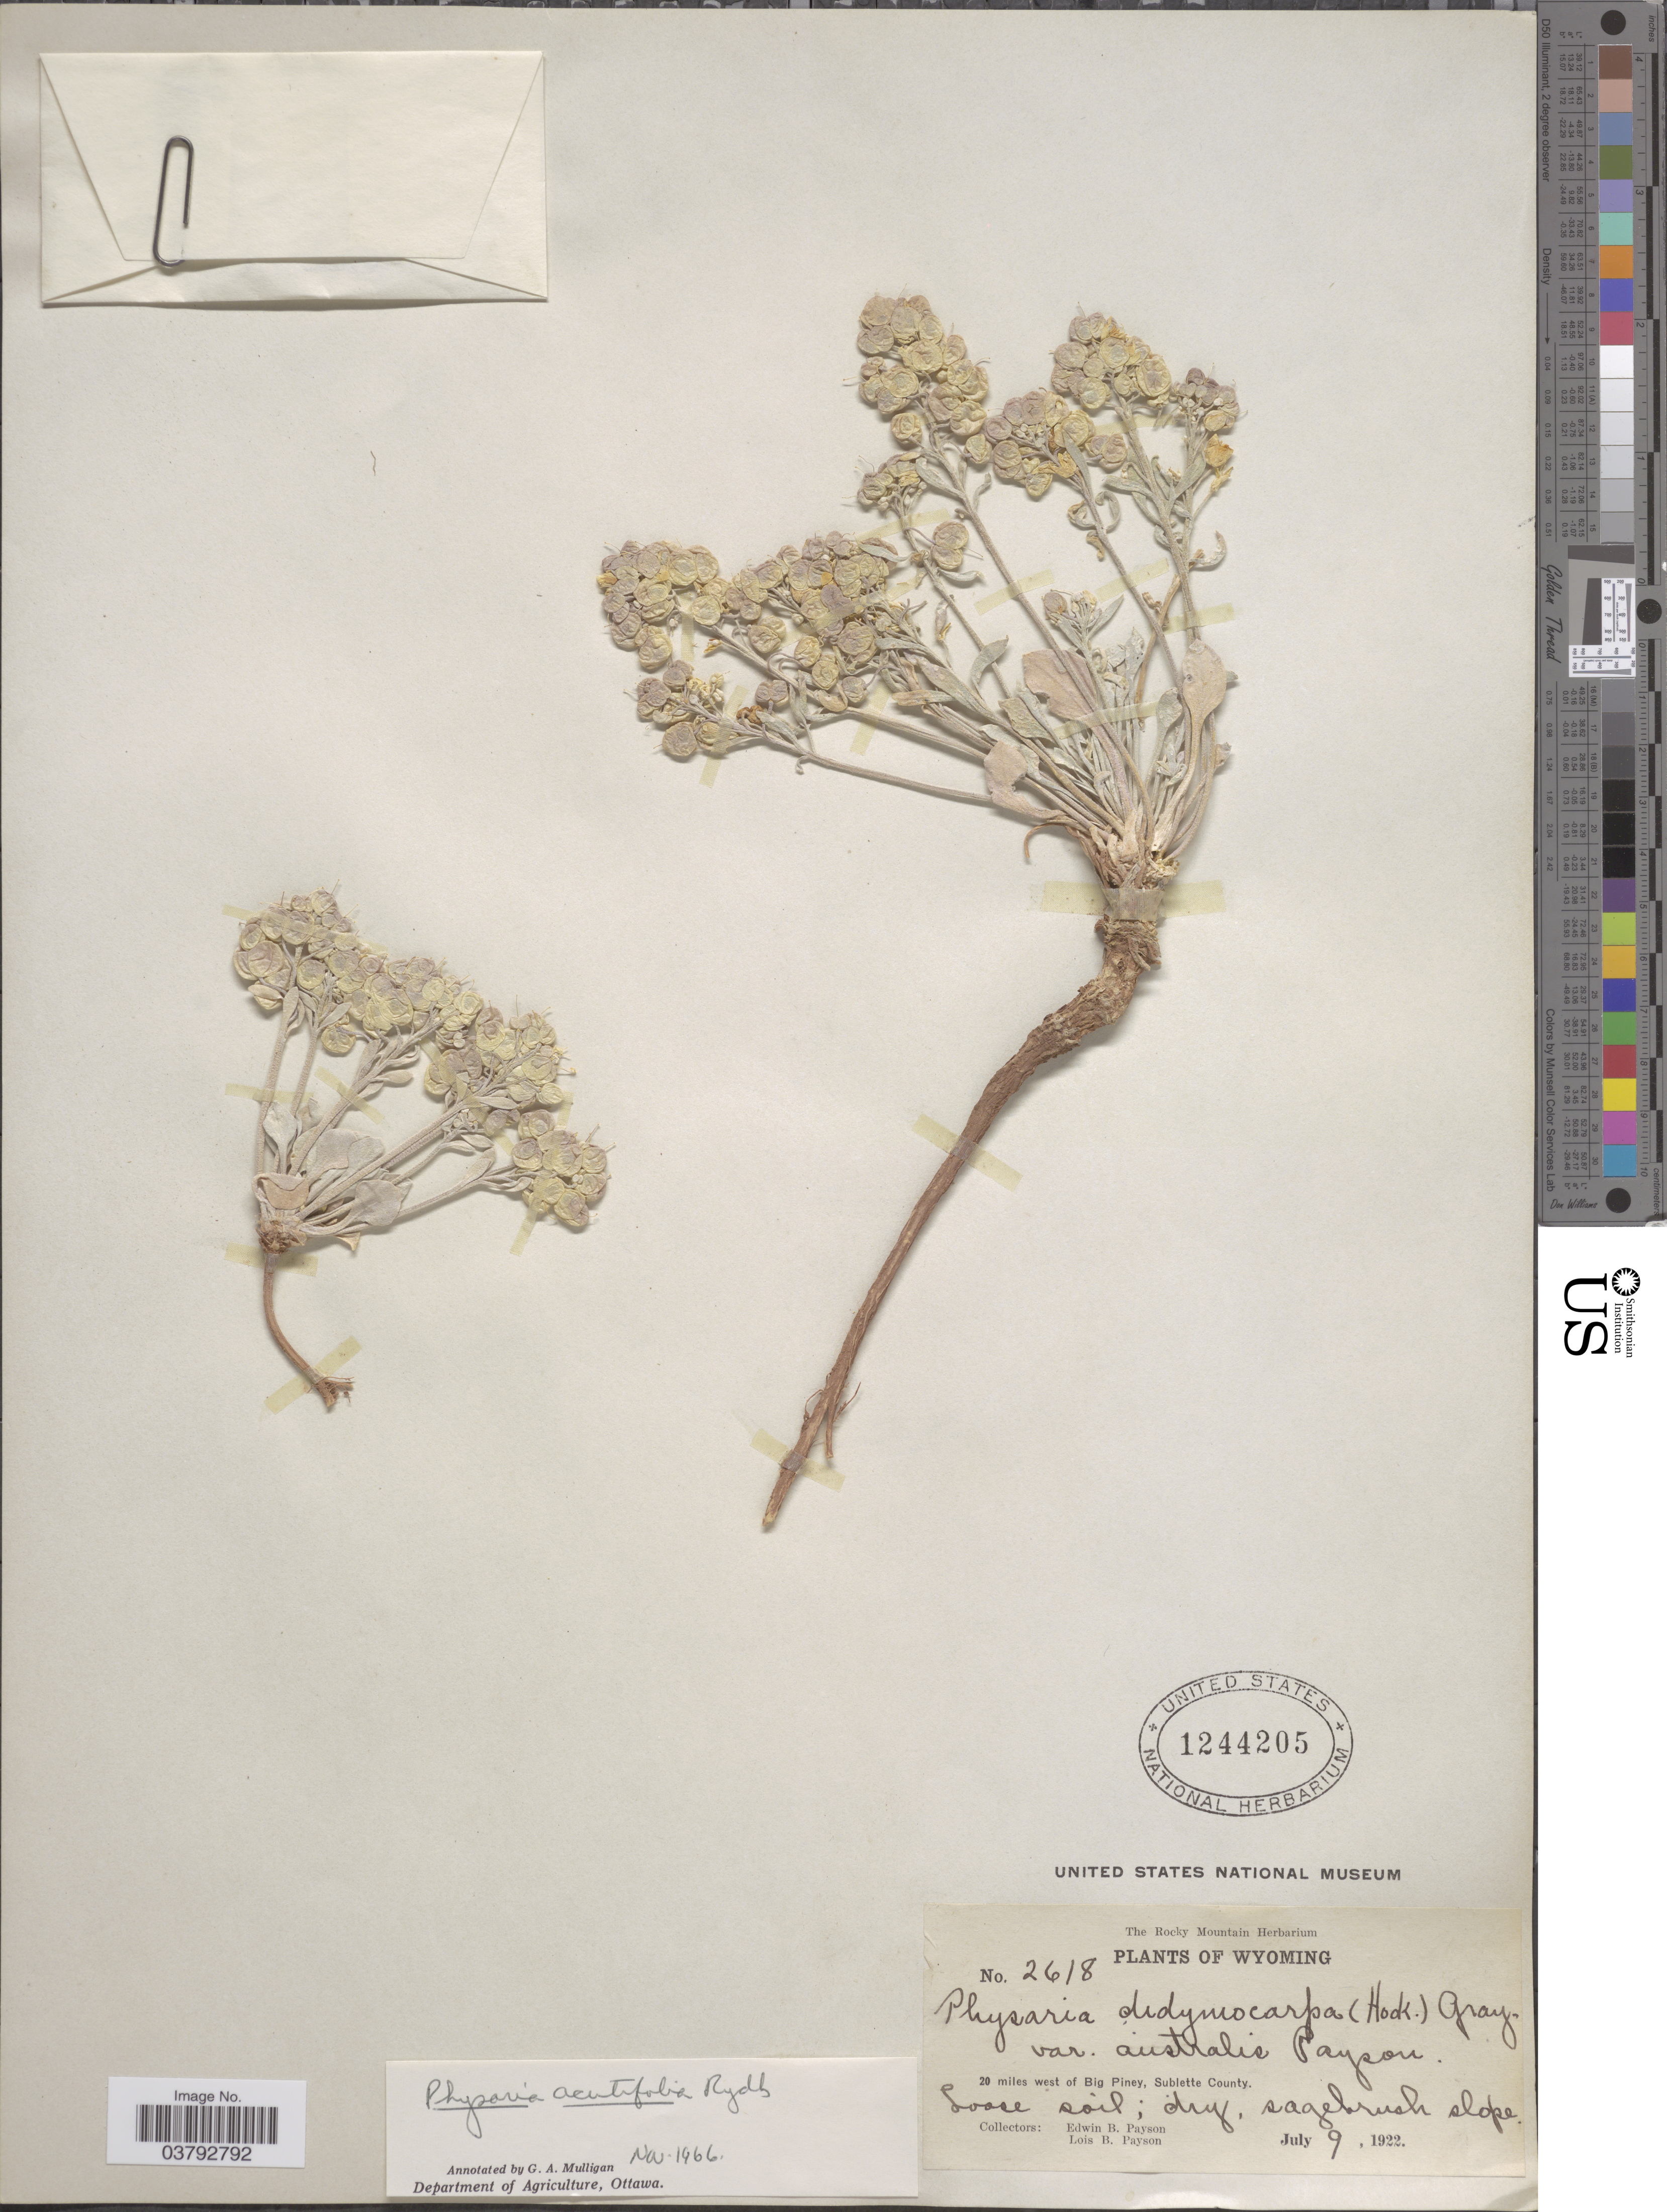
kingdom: Plantae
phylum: Tracheophyta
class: Magnoliopsida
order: Brassicales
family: Brassicaceae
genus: Physaria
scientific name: Physaria acutifolia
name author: Rydb.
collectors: E. B. Payson & L. Payson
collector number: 2618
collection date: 1922-07-09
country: United States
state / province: Wyoming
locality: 20 miles west of Big Piney, Sublette County.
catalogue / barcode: US 1244205